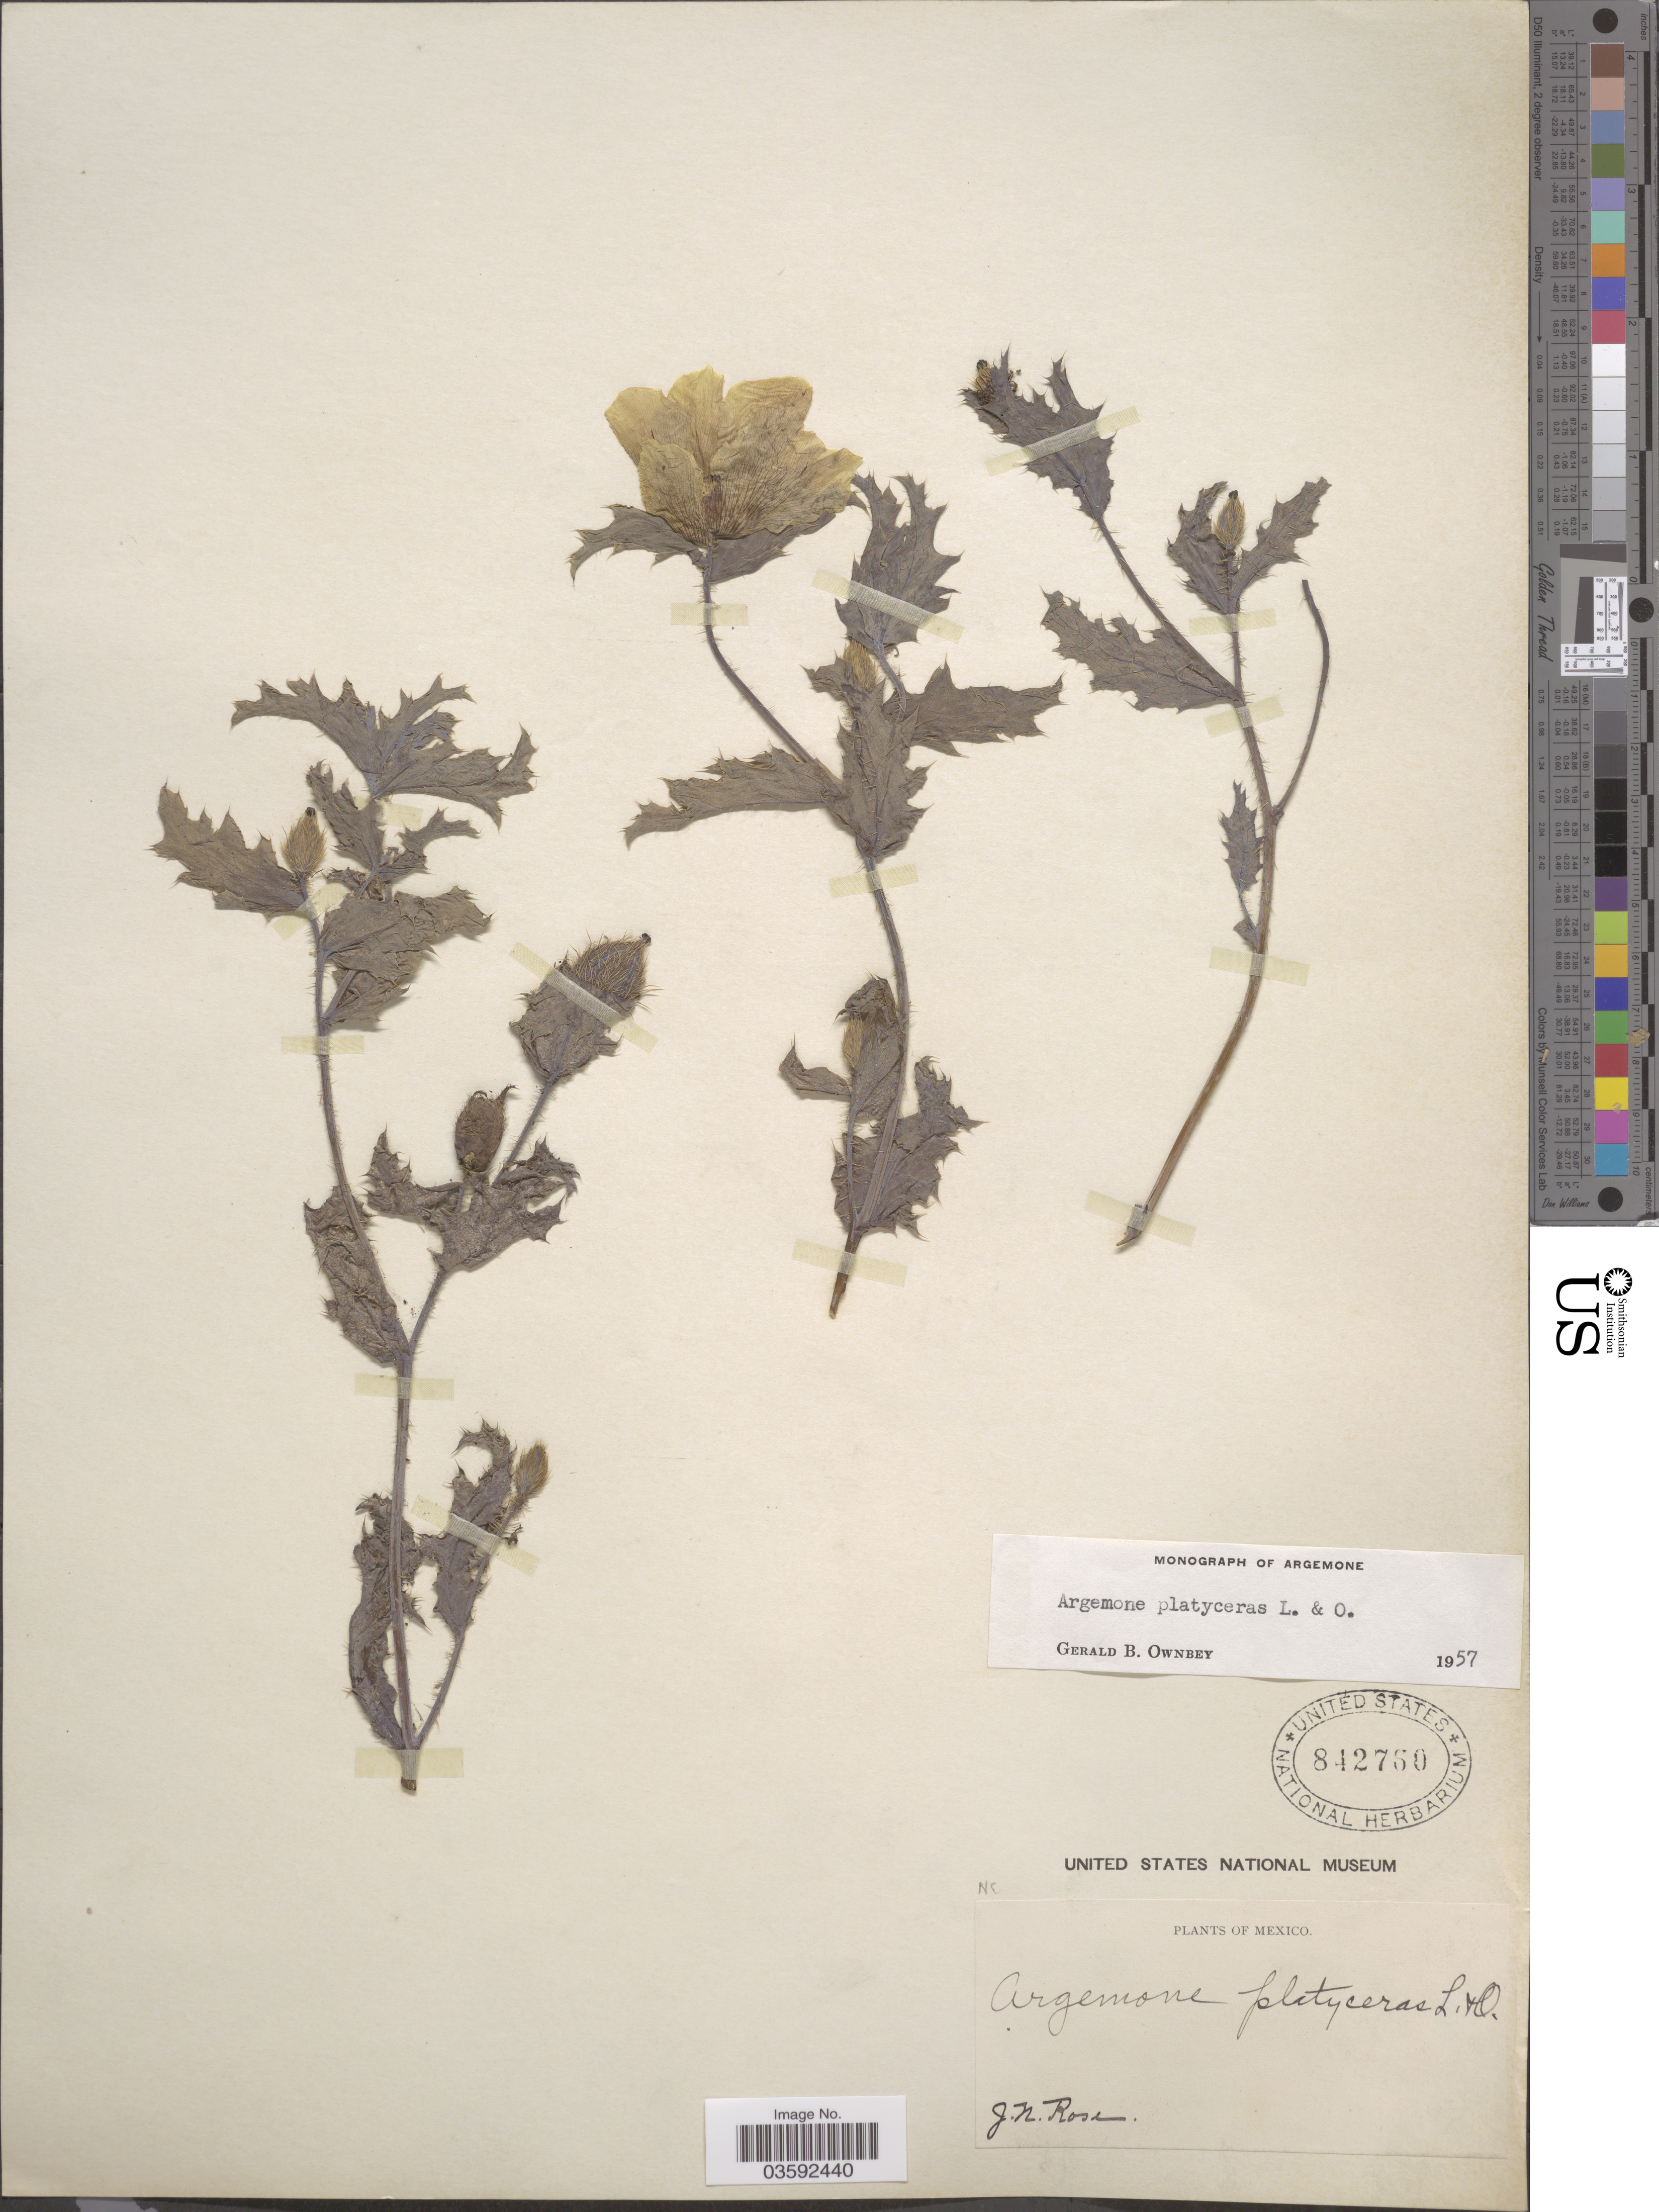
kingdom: Plantae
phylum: Tracheophyta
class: Magnoliopsida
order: Ranunculales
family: Papaveraceae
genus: Argemone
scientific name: Argemone platyceras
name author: Link & Otto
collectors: J. N. Rose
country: Mexico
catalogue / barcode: US 842760